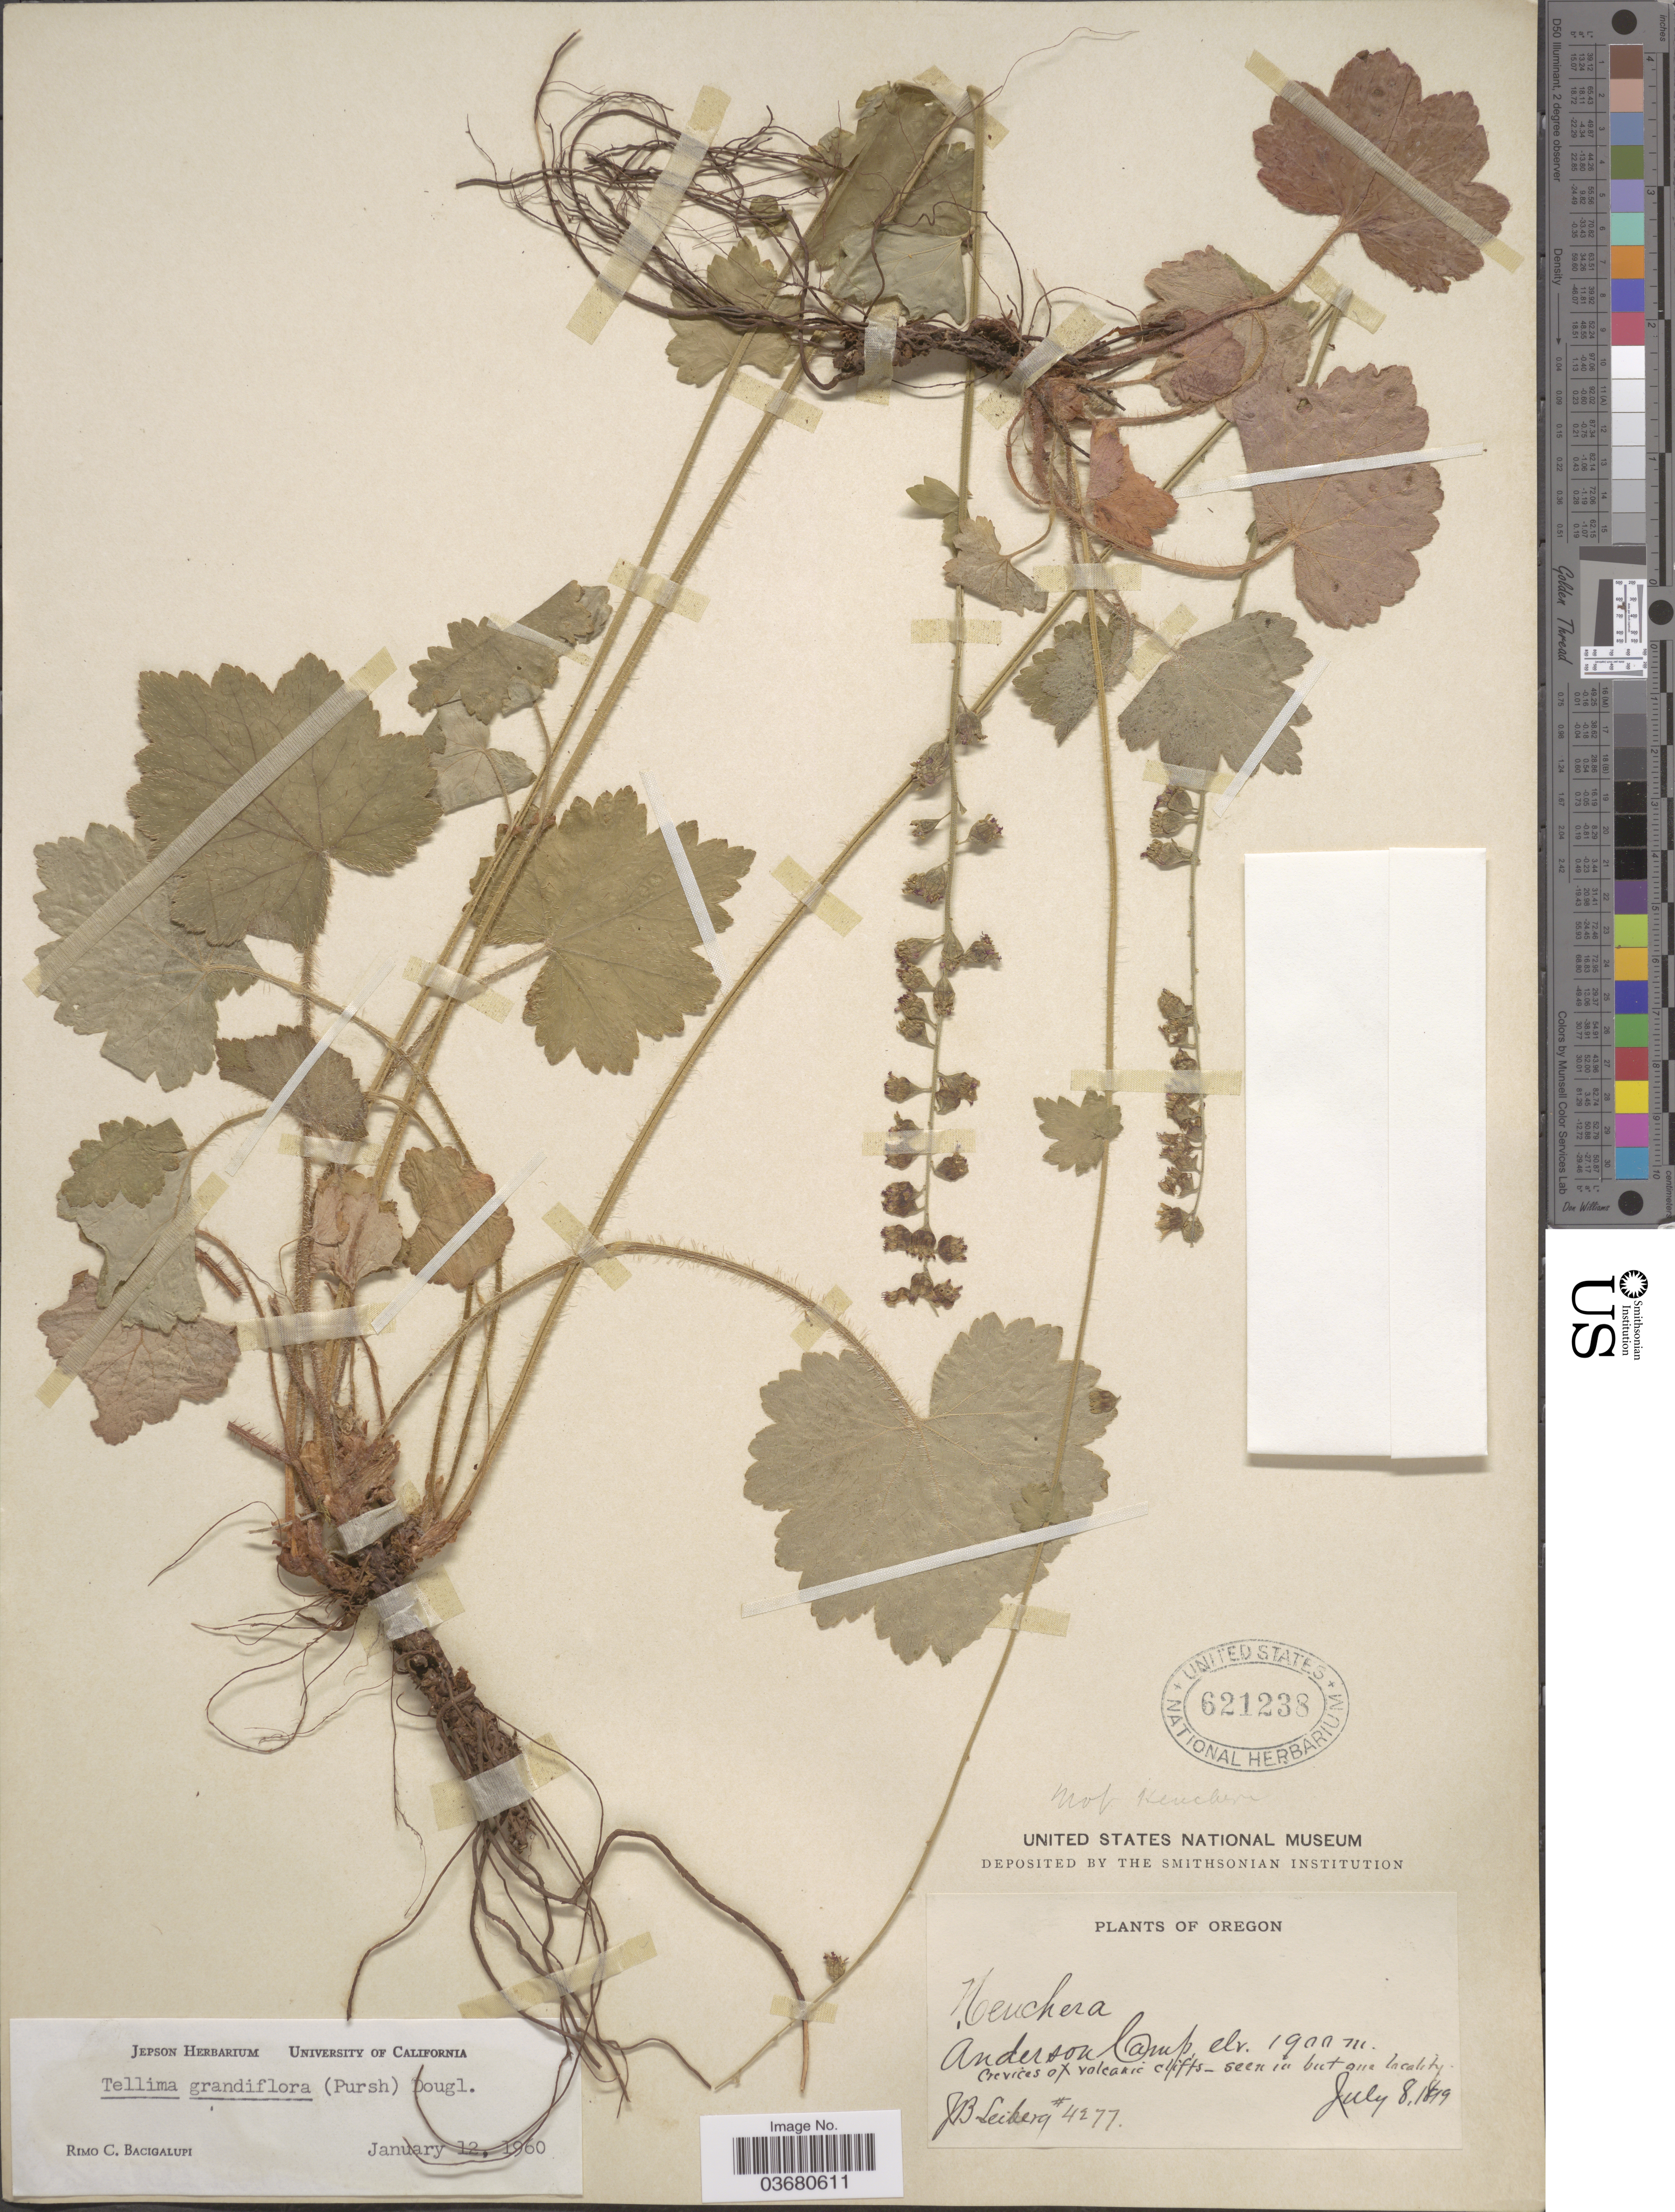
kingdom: Plantae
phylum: Tracheophyta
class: Magnoliopsida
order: Saxifragales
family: Saxifragaceae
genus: Tellima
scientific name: Tellima grandiflora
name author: (Pursh) Douglas ex Lindl.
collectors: J. B. Leiberg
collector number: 4277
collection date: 1819-07-08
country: United States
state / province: Oregon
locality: Anderson Camp.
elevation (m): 1900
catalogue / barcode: US 621238